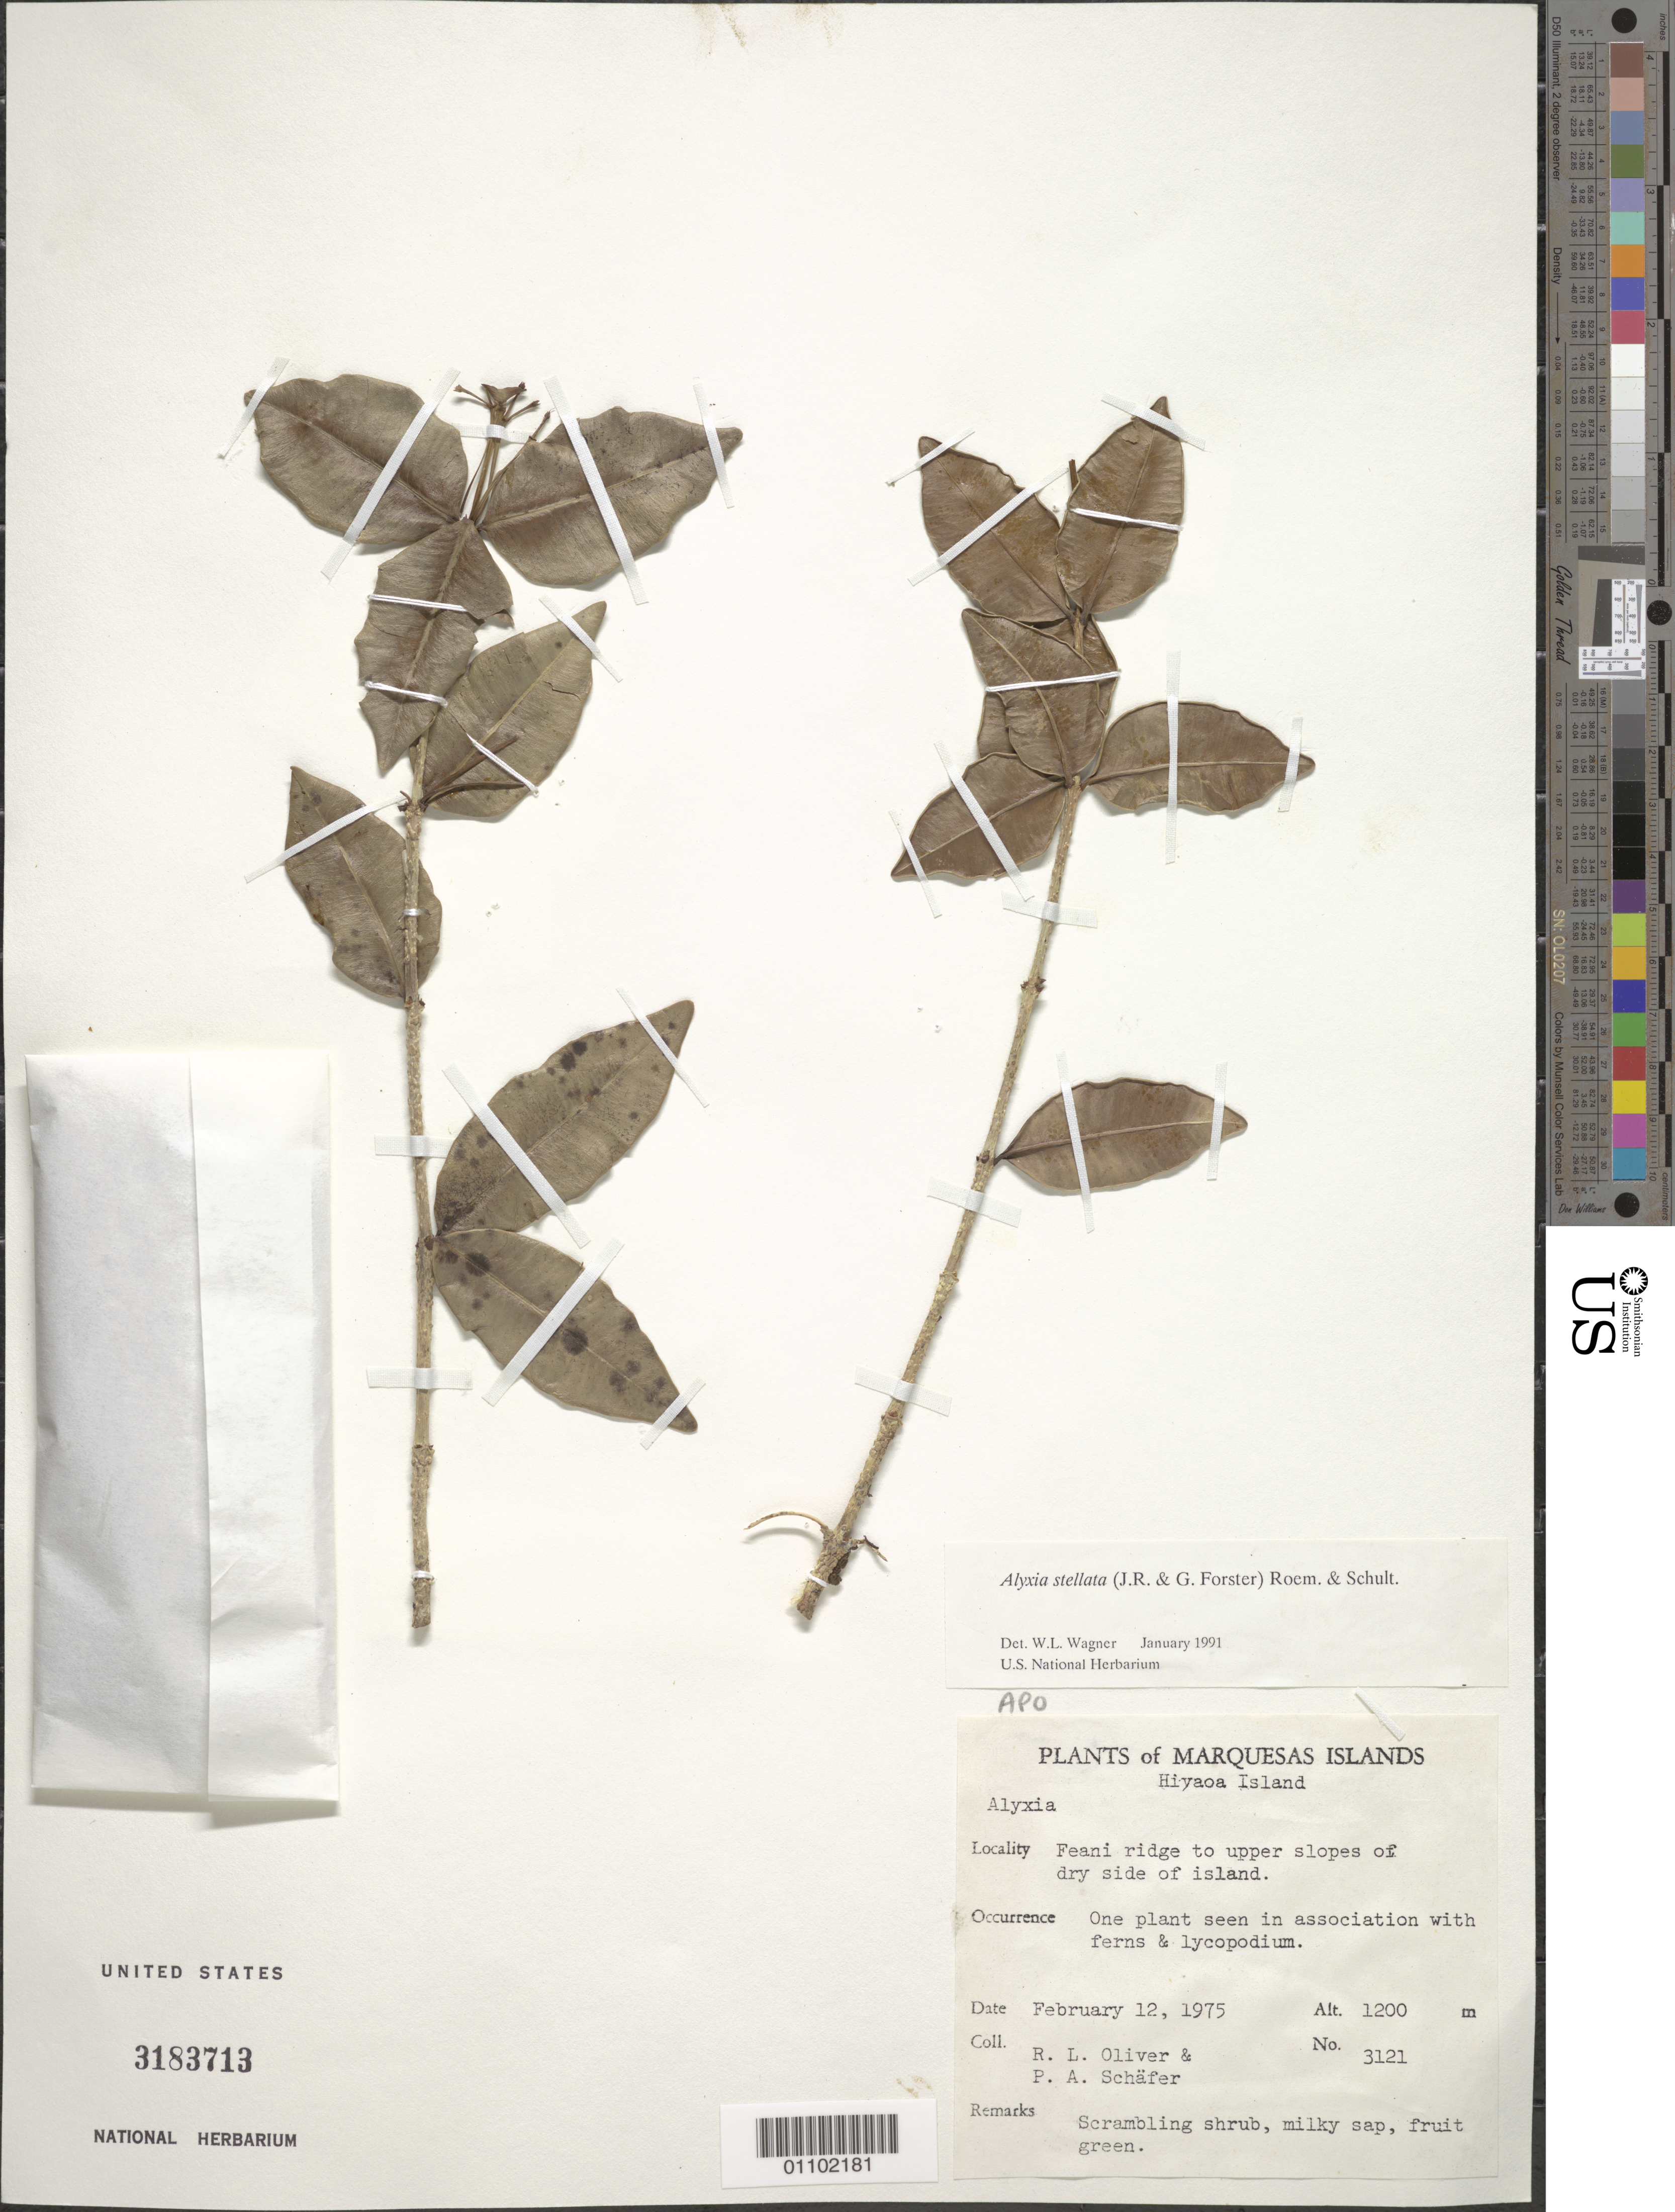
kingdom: Plantae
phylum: Tracheophyta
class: Magnoliopsida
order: Gentianales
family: Apocynaceae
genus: Alyxia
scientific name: Alyxia stellata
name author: (J.R. Forst. & G. Forst.) Roem. & Schult.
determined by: Wagner, W. L., (BOT), Smithsonian Institution - National Museum of Natural History (UNITED STATES)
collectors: R. L. Oliver & P. A. Schäfer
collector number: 3121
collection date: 1975-02-12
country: French Polynesia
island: Hiva Oa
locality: Feani ridge to upper slopes of dry side of island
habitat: One plant seen in assotiation with ferns and Lycopodium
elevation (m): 1200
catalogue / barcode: US 3183713